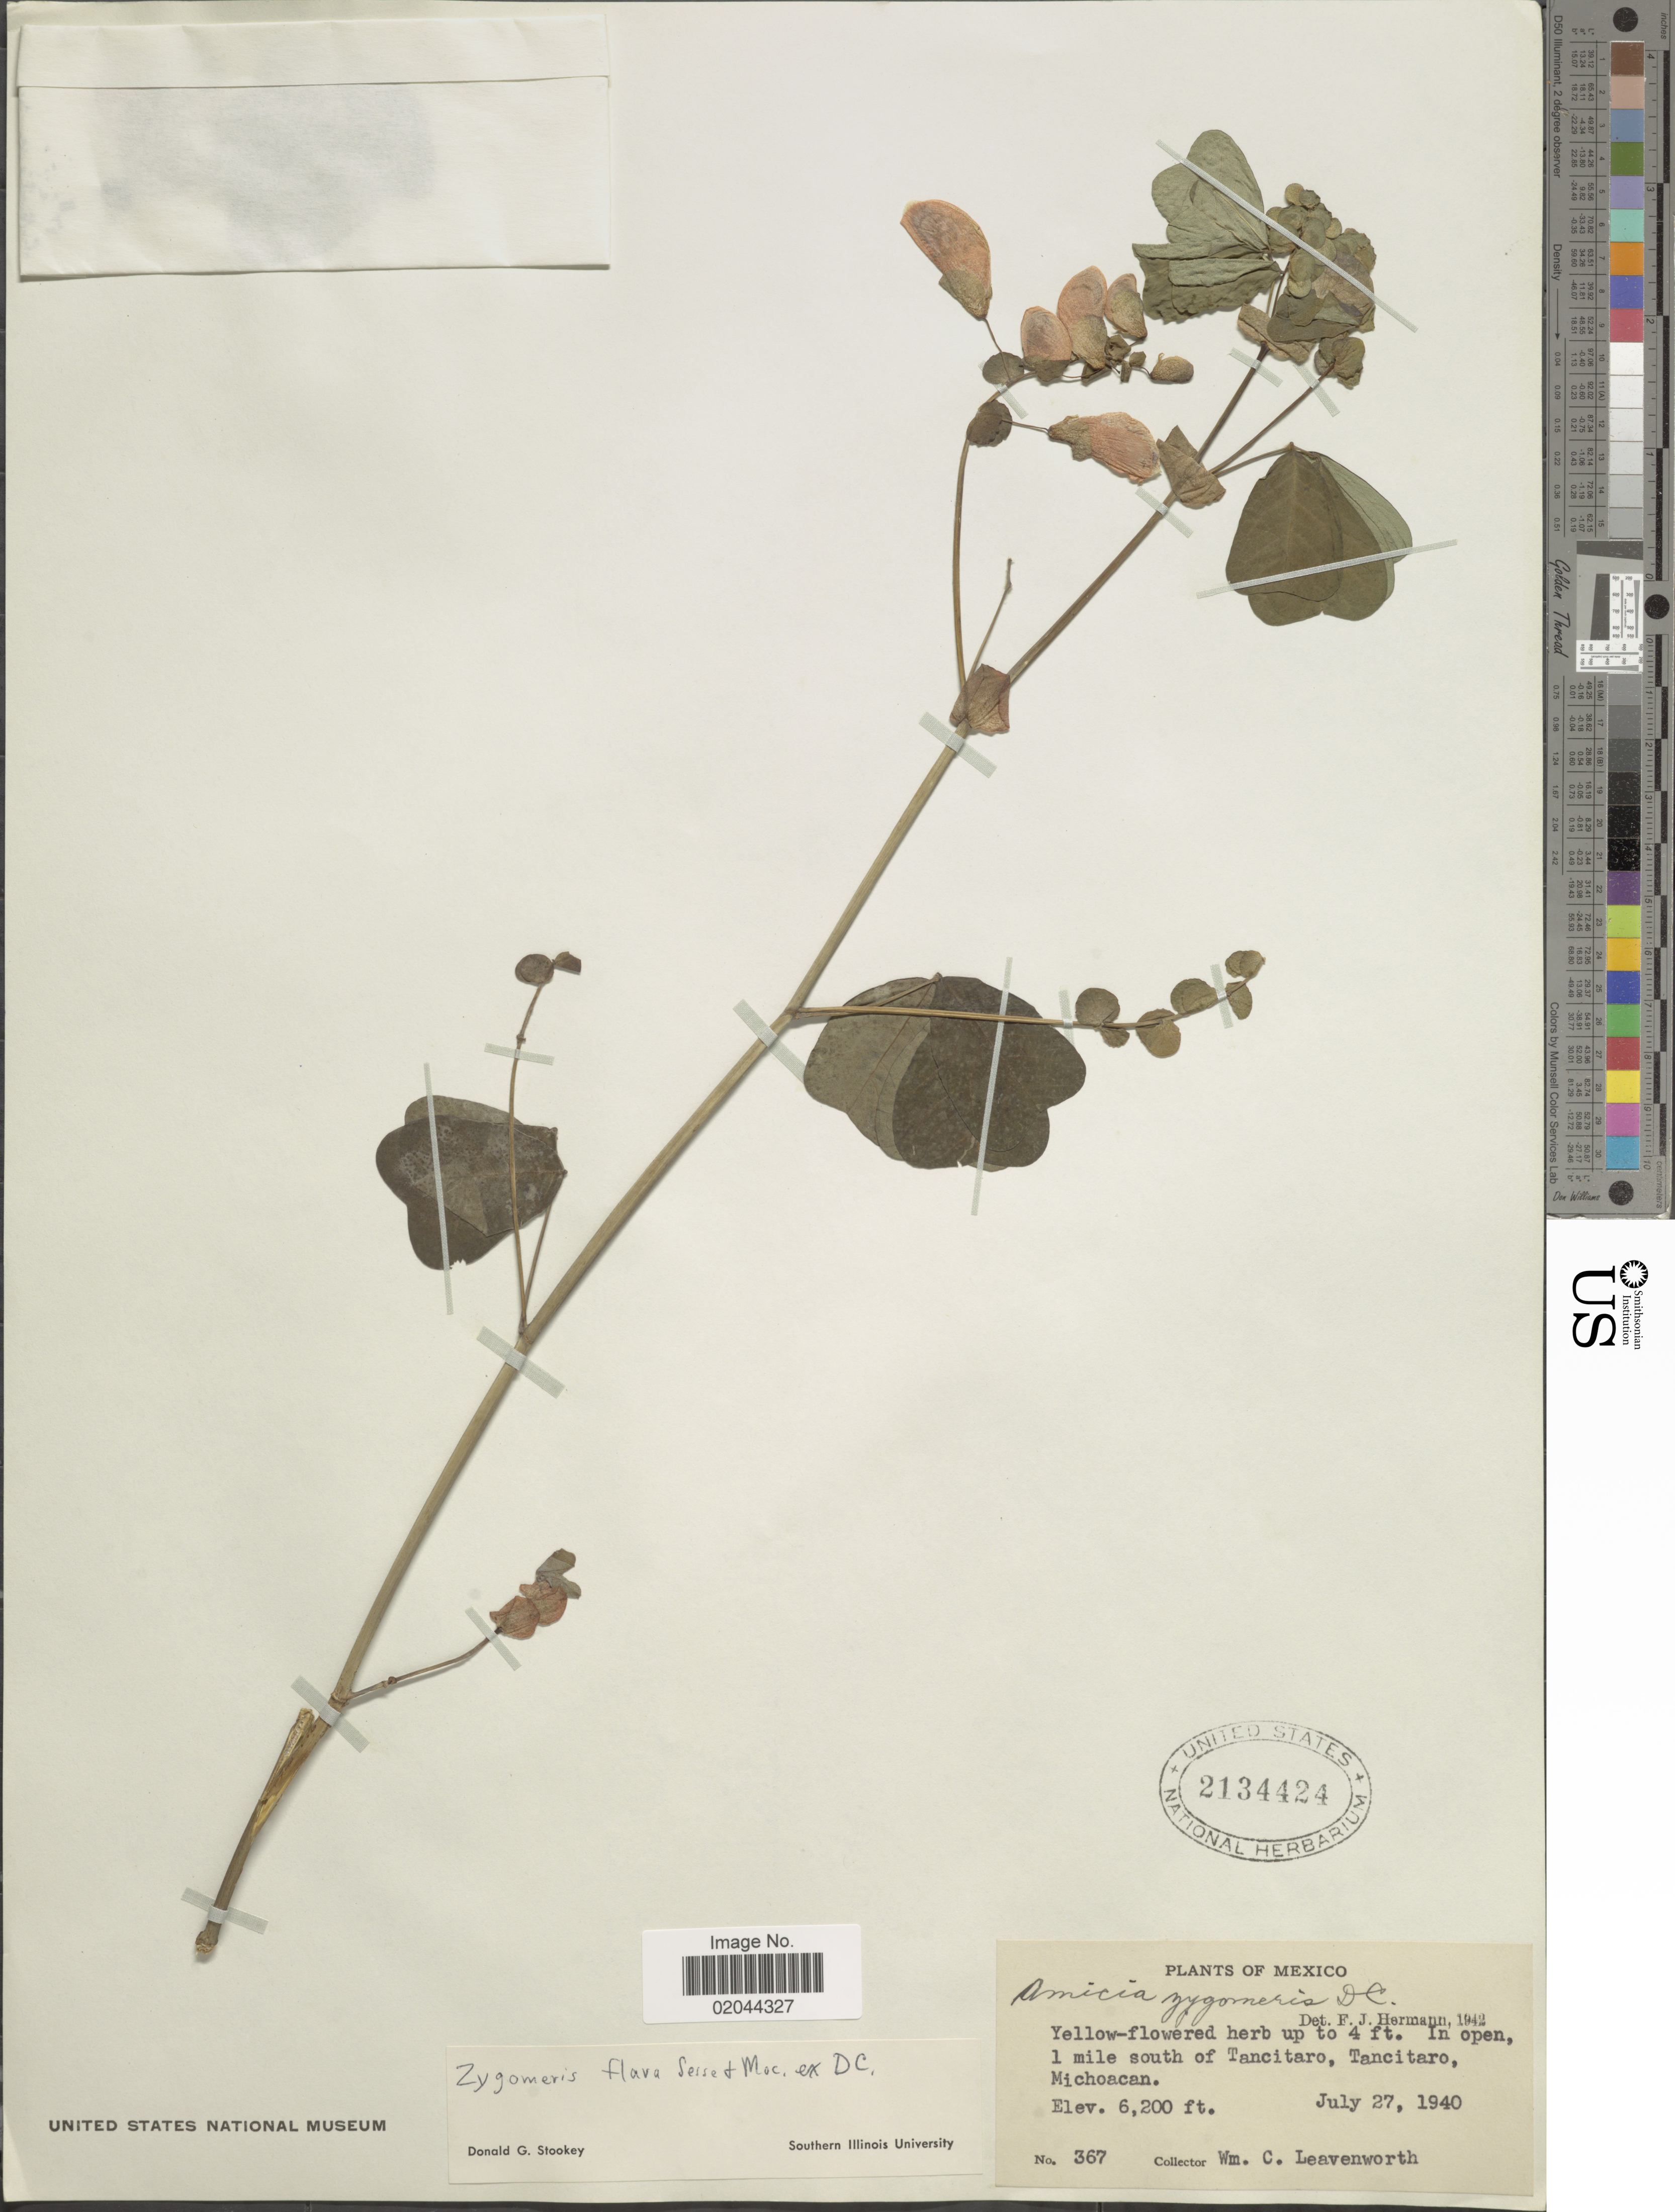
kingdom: Plantae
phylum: Tracheophyta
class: Magnoliopsida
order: Fabales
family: Fabaceae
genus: Amicia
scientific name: Amicia zygomeris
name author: DC.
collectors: W. C. Leavenworth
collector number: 367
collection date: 1940-07-27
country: Mexico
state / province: Michoacán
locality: In open, 1 mile south of Tancitaro, Tancitaro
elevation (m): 1890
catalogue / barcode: US 2134424